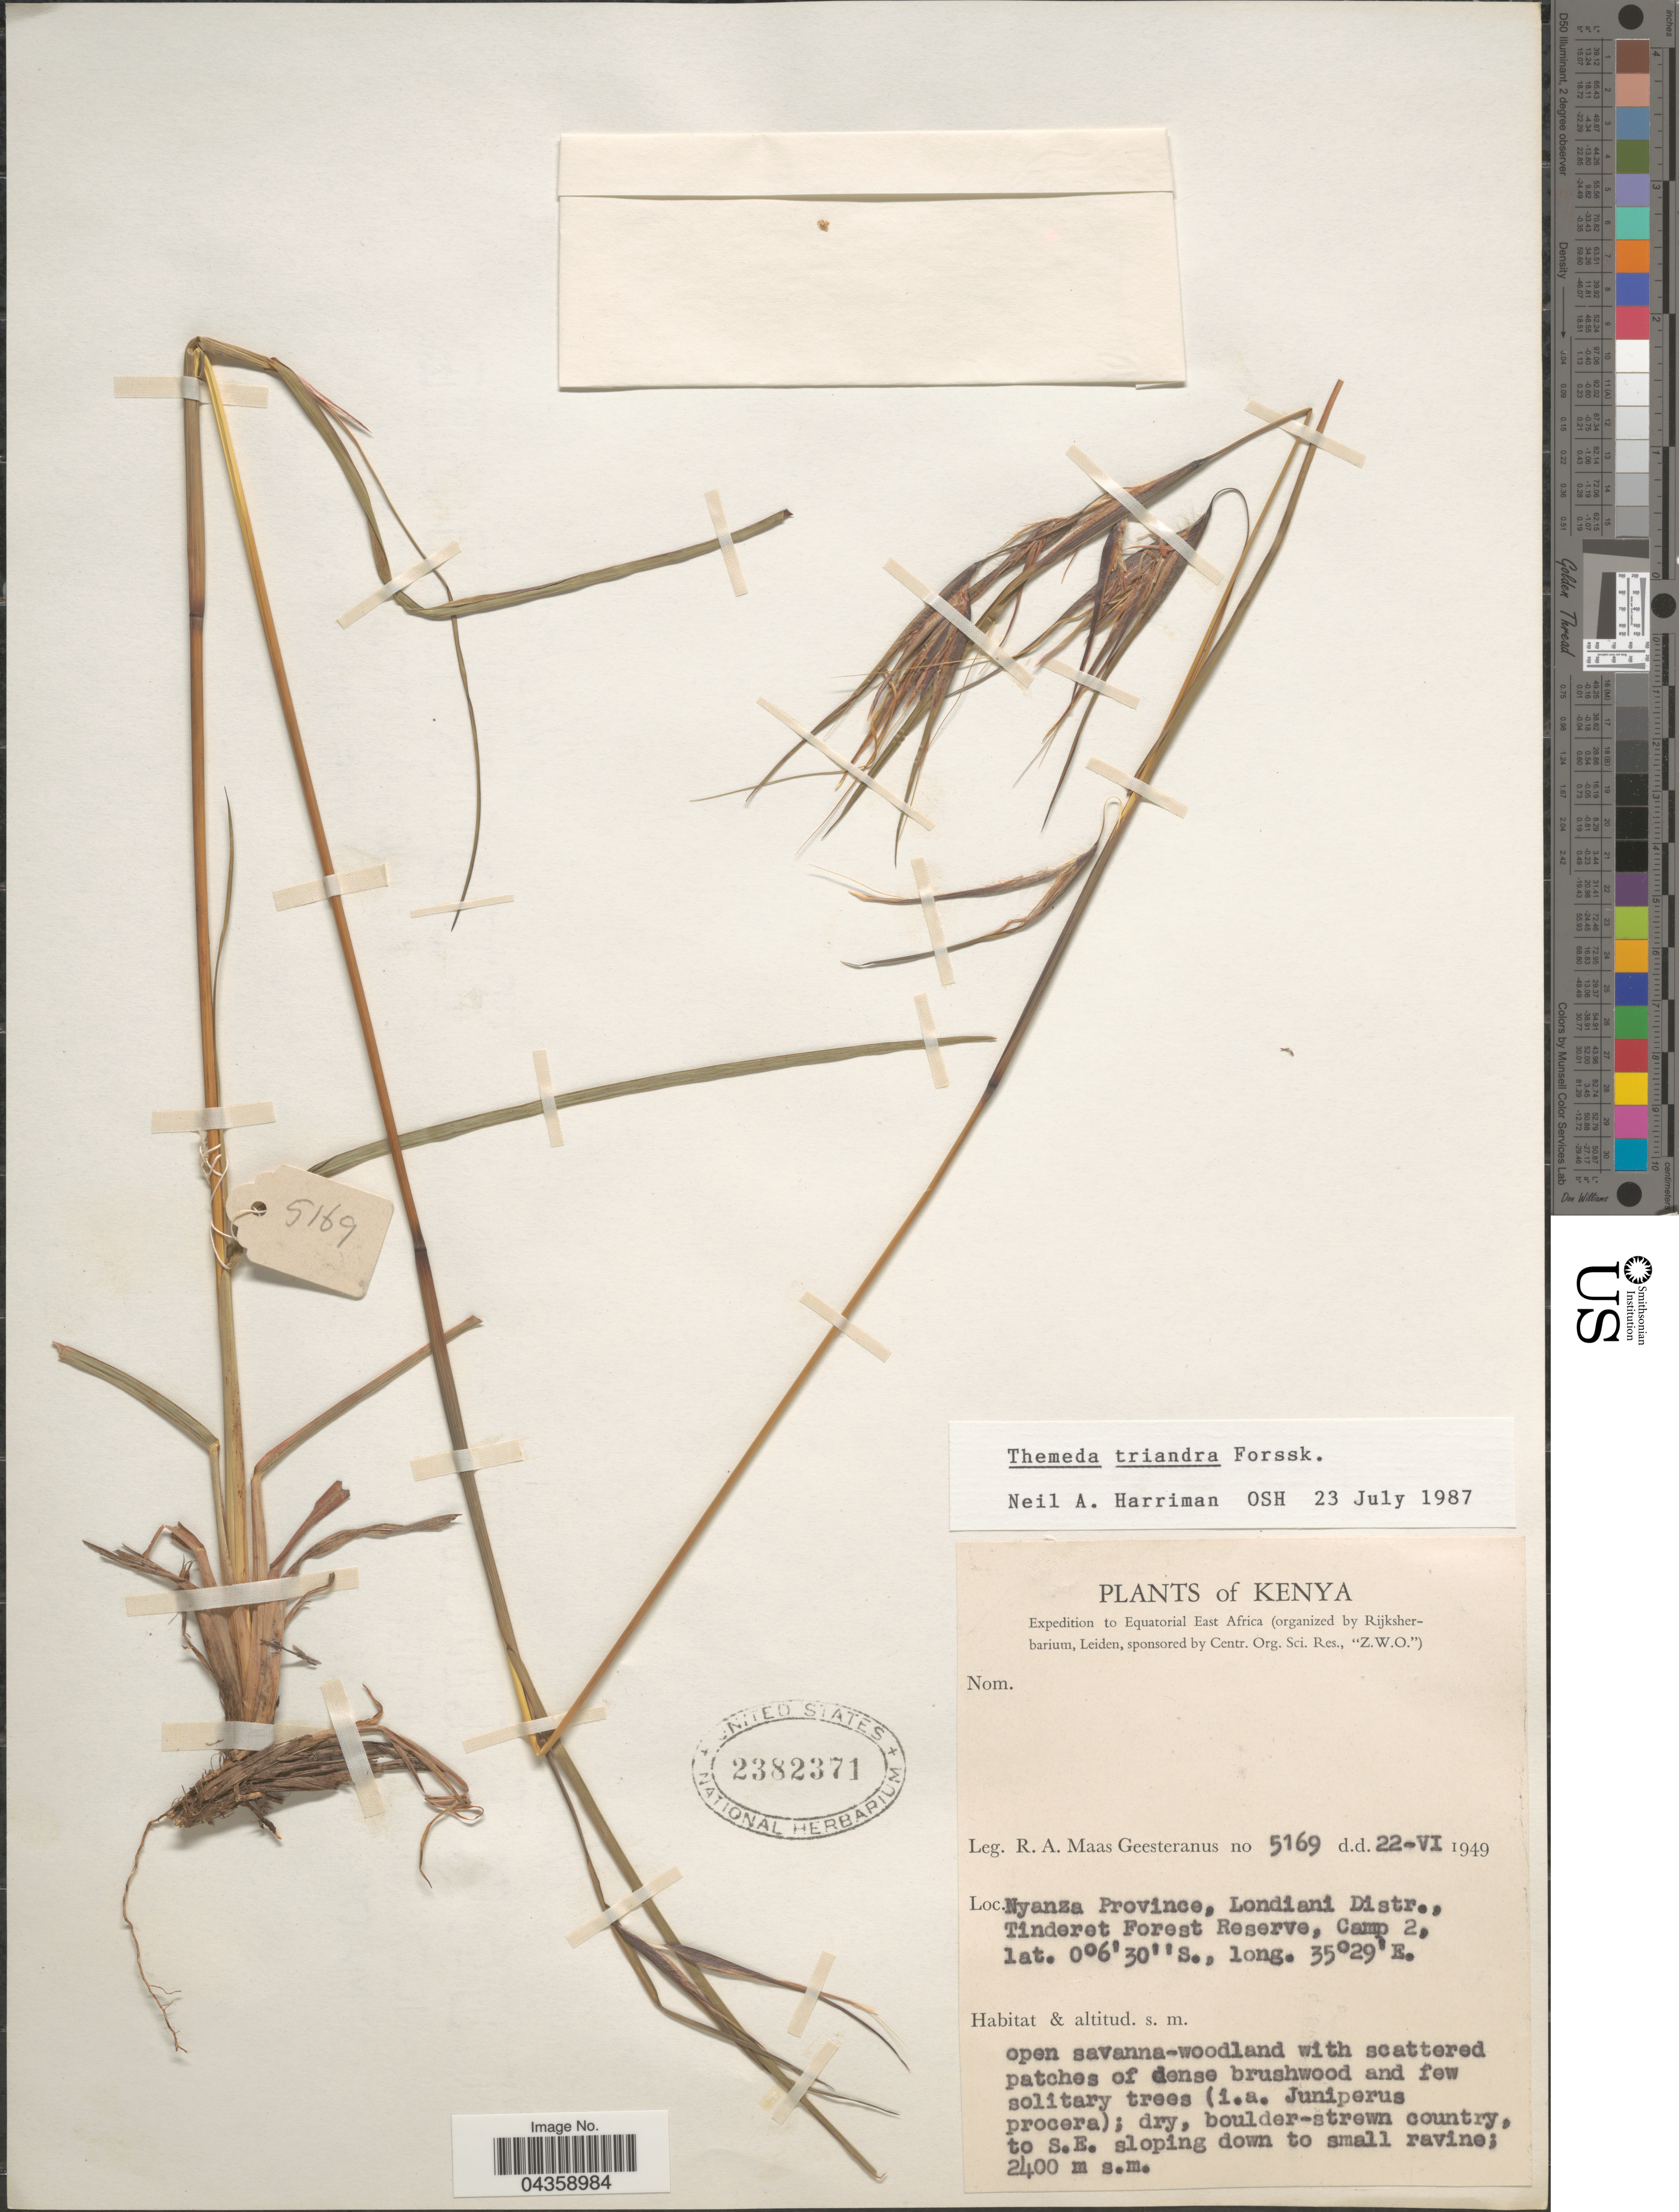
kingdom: Plantae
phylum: Tracheophyta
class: Liliopsida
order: Poales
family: Poaceae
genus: Themeda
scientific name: Themeda triandra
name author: Forssk.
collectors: R. A. Maas Geesteranus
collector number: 5169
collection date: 1949-06-22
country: Kenya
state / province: Kericho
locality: Expedition to Equatorial East Africa. Londiani Distr., Tinderet Forest Reserve, Camp 2. Nyanza.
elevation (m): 2400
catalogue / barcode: US 2382371